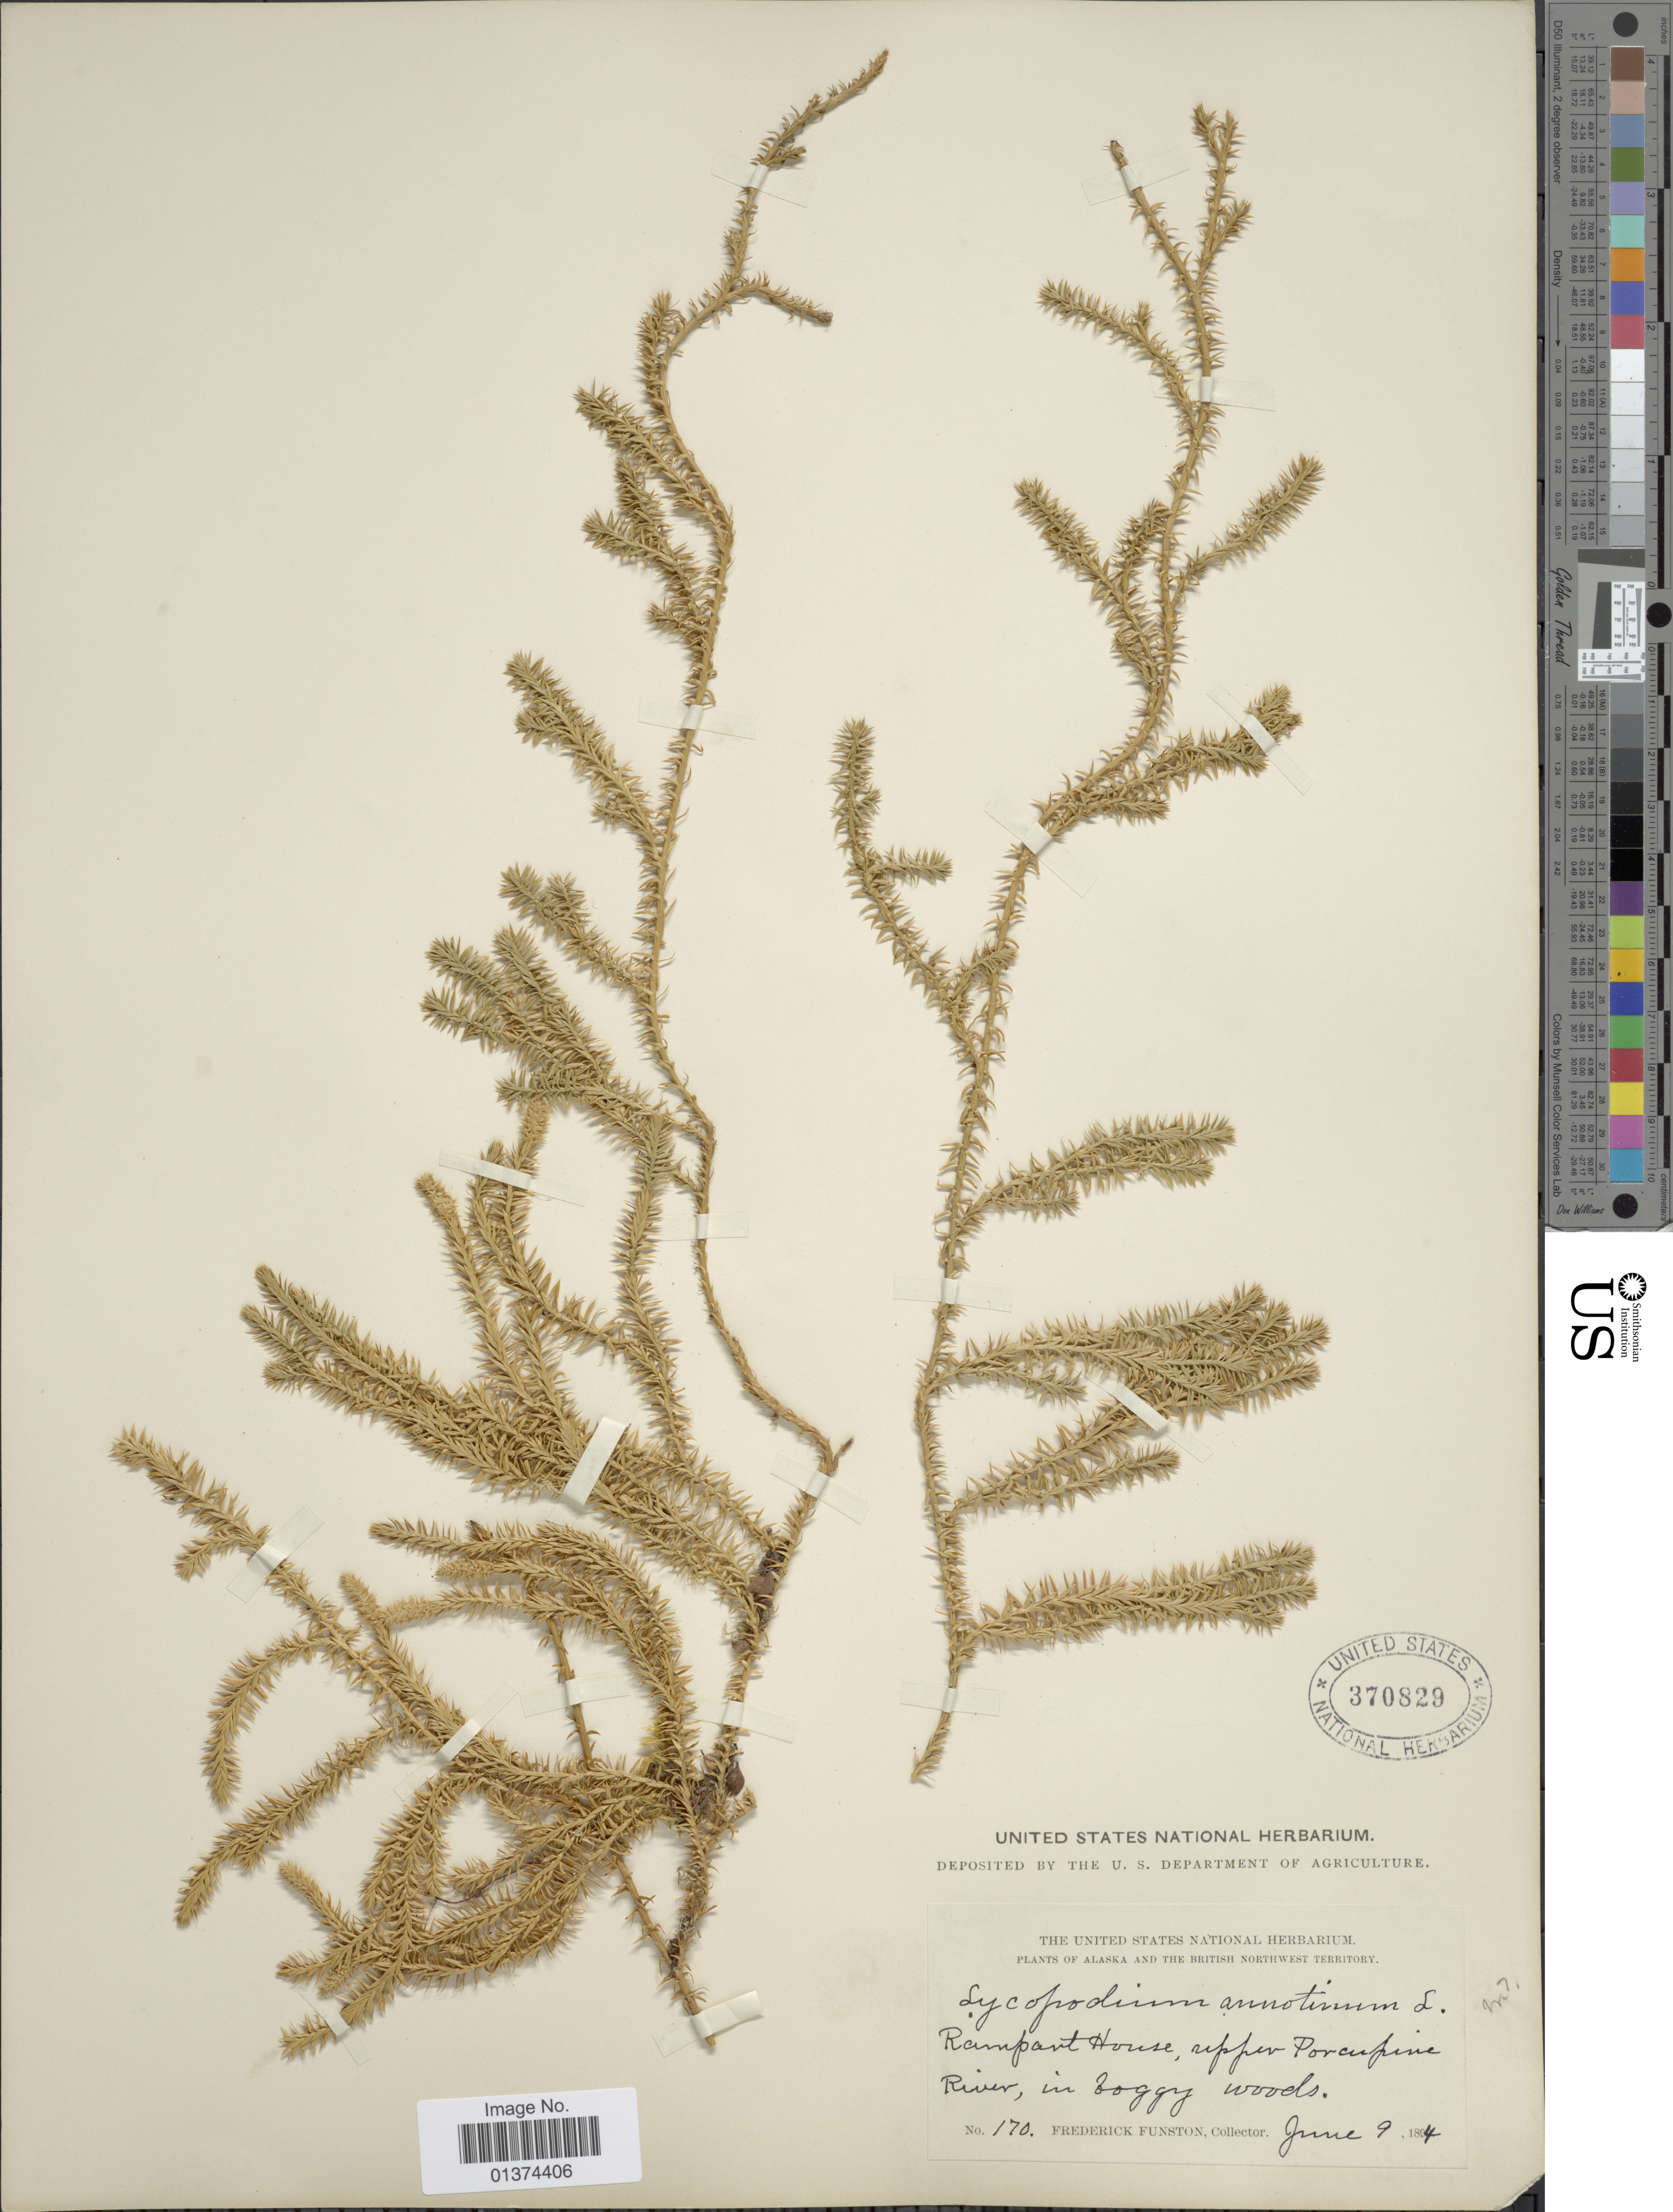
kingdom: Plantae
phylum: Tracheophyta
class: Lycopodiopsida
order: Lycopodiales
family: Lycopodiaceae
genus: Spinulum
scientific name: Spinulum annotinum subsp. annotinum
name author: (L.) A. Haines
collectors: F. Funston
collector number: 170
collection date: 1894-06-09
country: Canada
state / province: Yukon Territory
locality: The British Northwest Territory, Rampart House, upper Porcupine River, in boggy woods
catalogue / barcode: US 370829